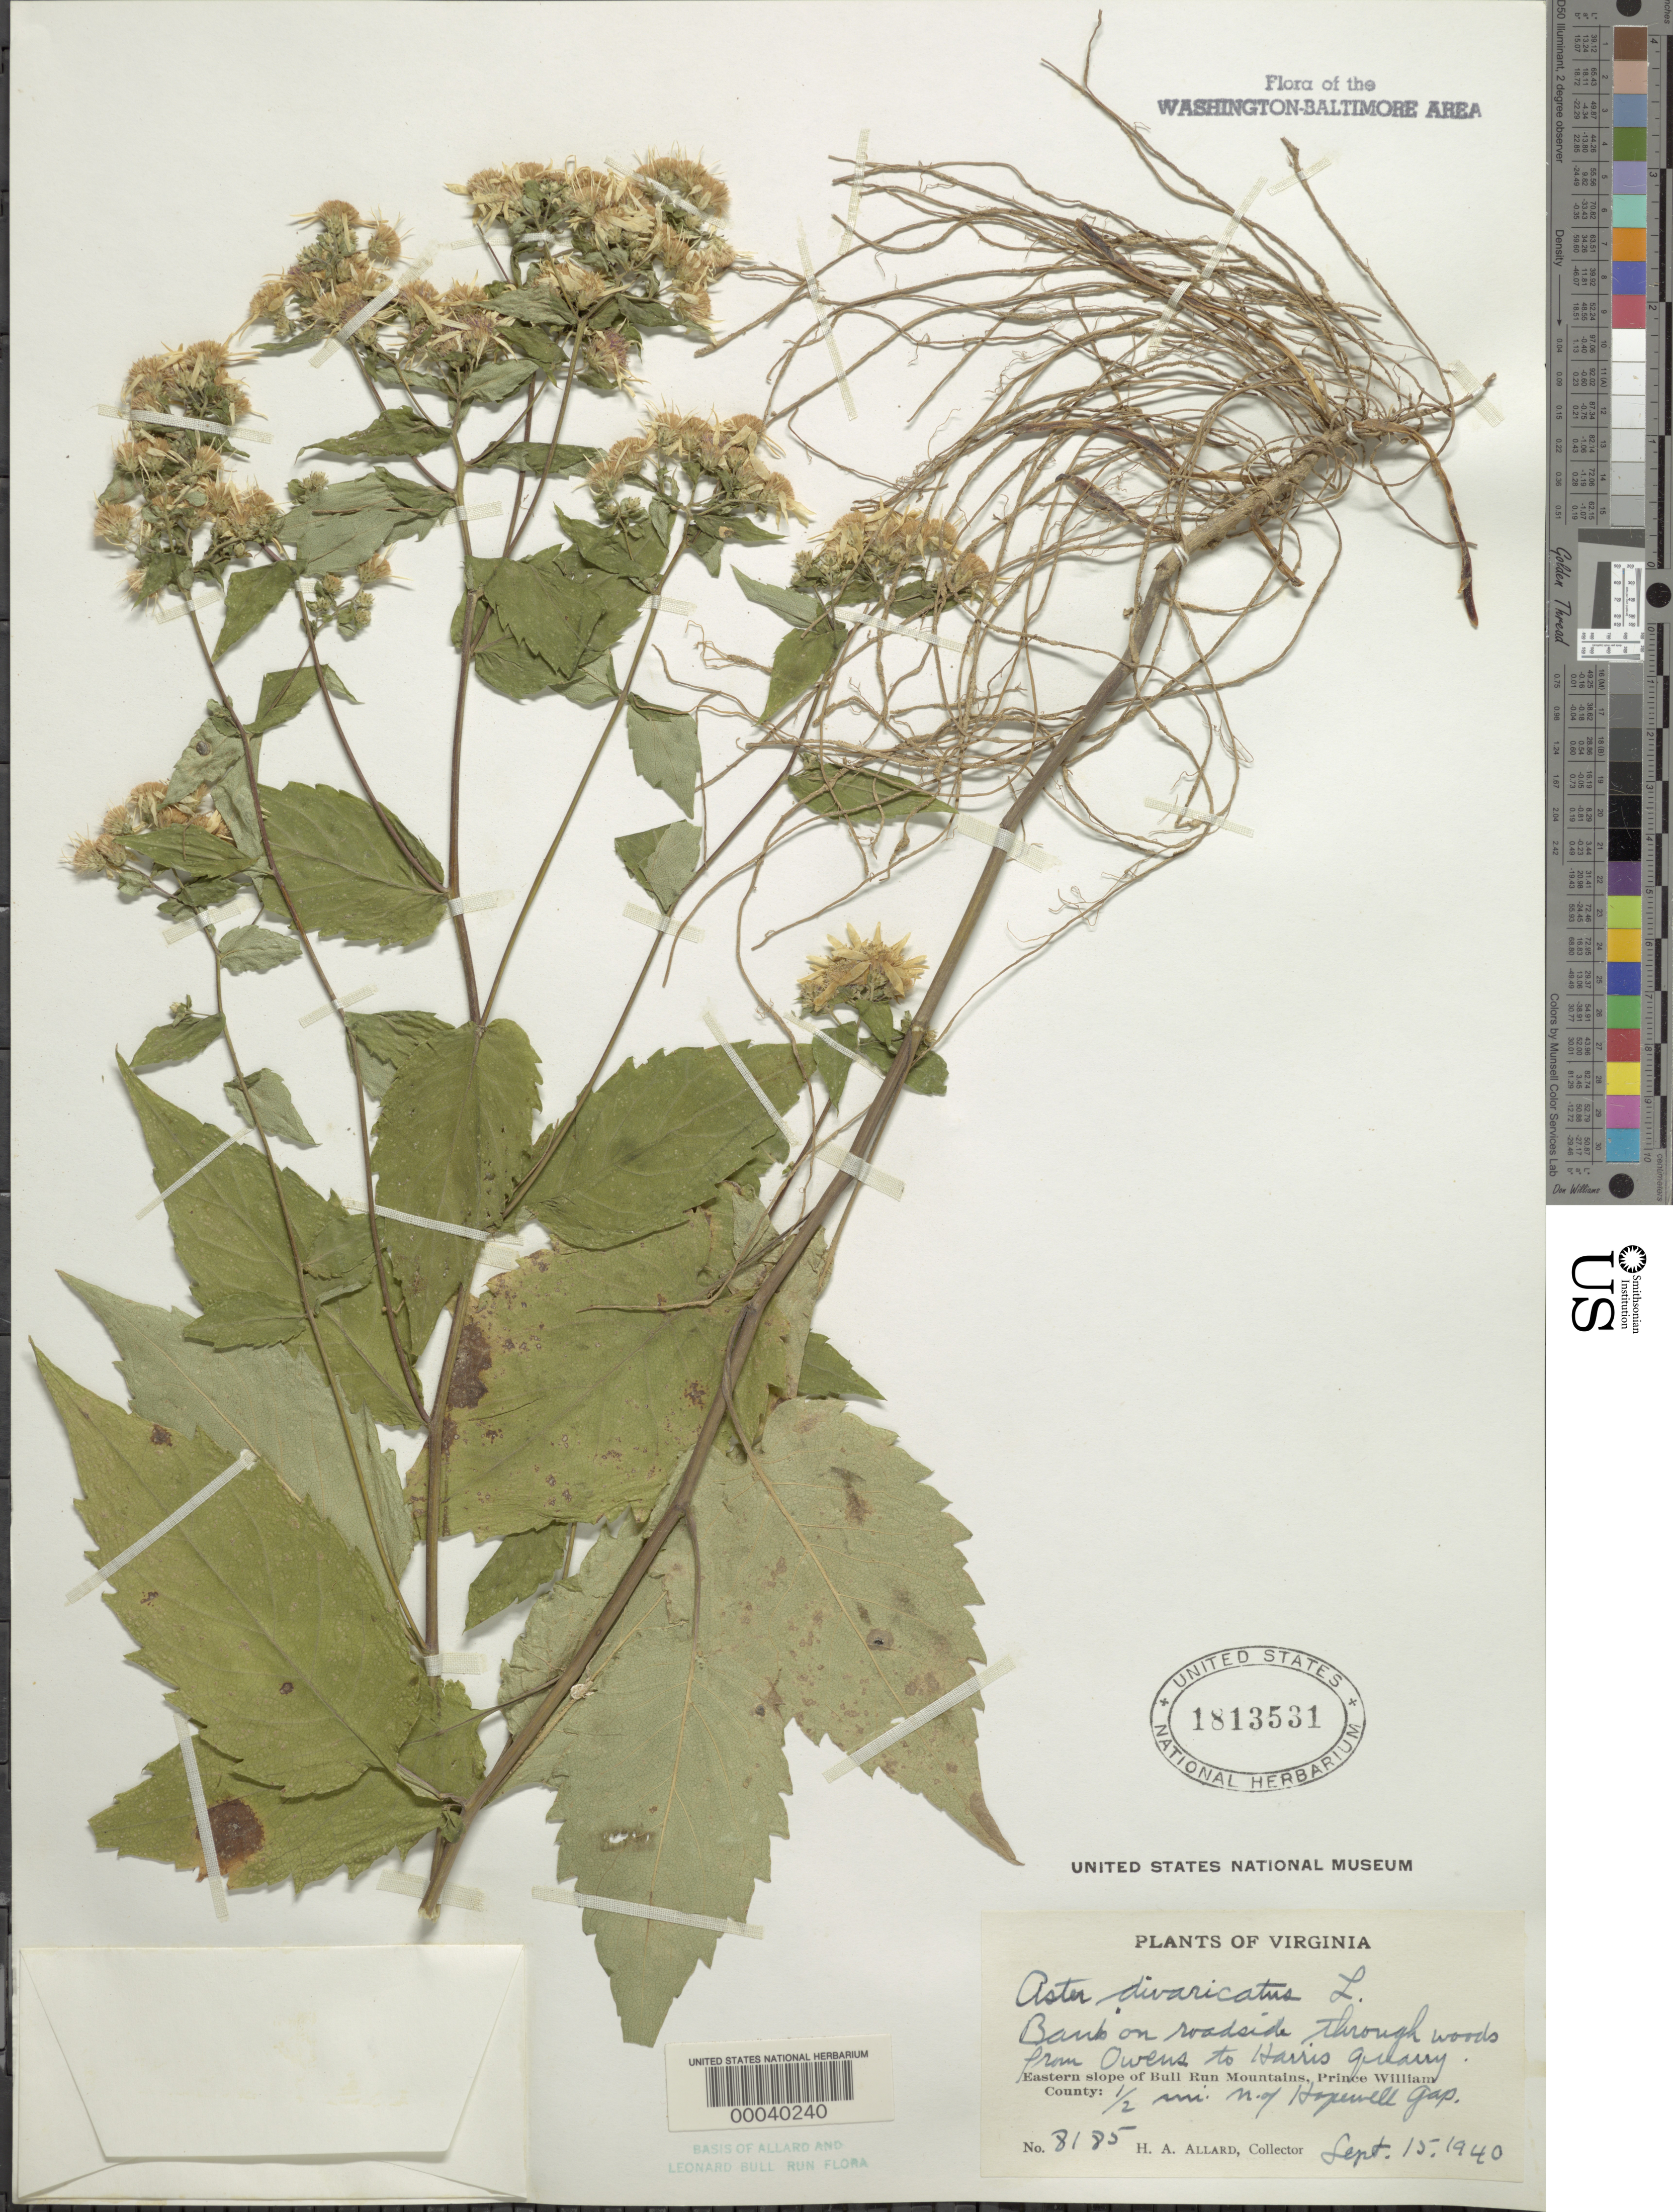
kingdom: Plantae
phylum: Tracheophyta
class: Magnoliopsida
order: Asterales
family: Asteraceae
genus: Eurybia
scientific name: Eurybia divaricata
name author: (L.) G.L. Nesom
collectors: H. A. Allard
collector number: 8185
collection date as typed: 15 Sep 1940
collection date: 1940-09-15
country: United States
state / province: Virginia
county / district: Prince William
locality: North of Hopewell Gap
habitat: Roadside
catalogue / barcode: US 1813531